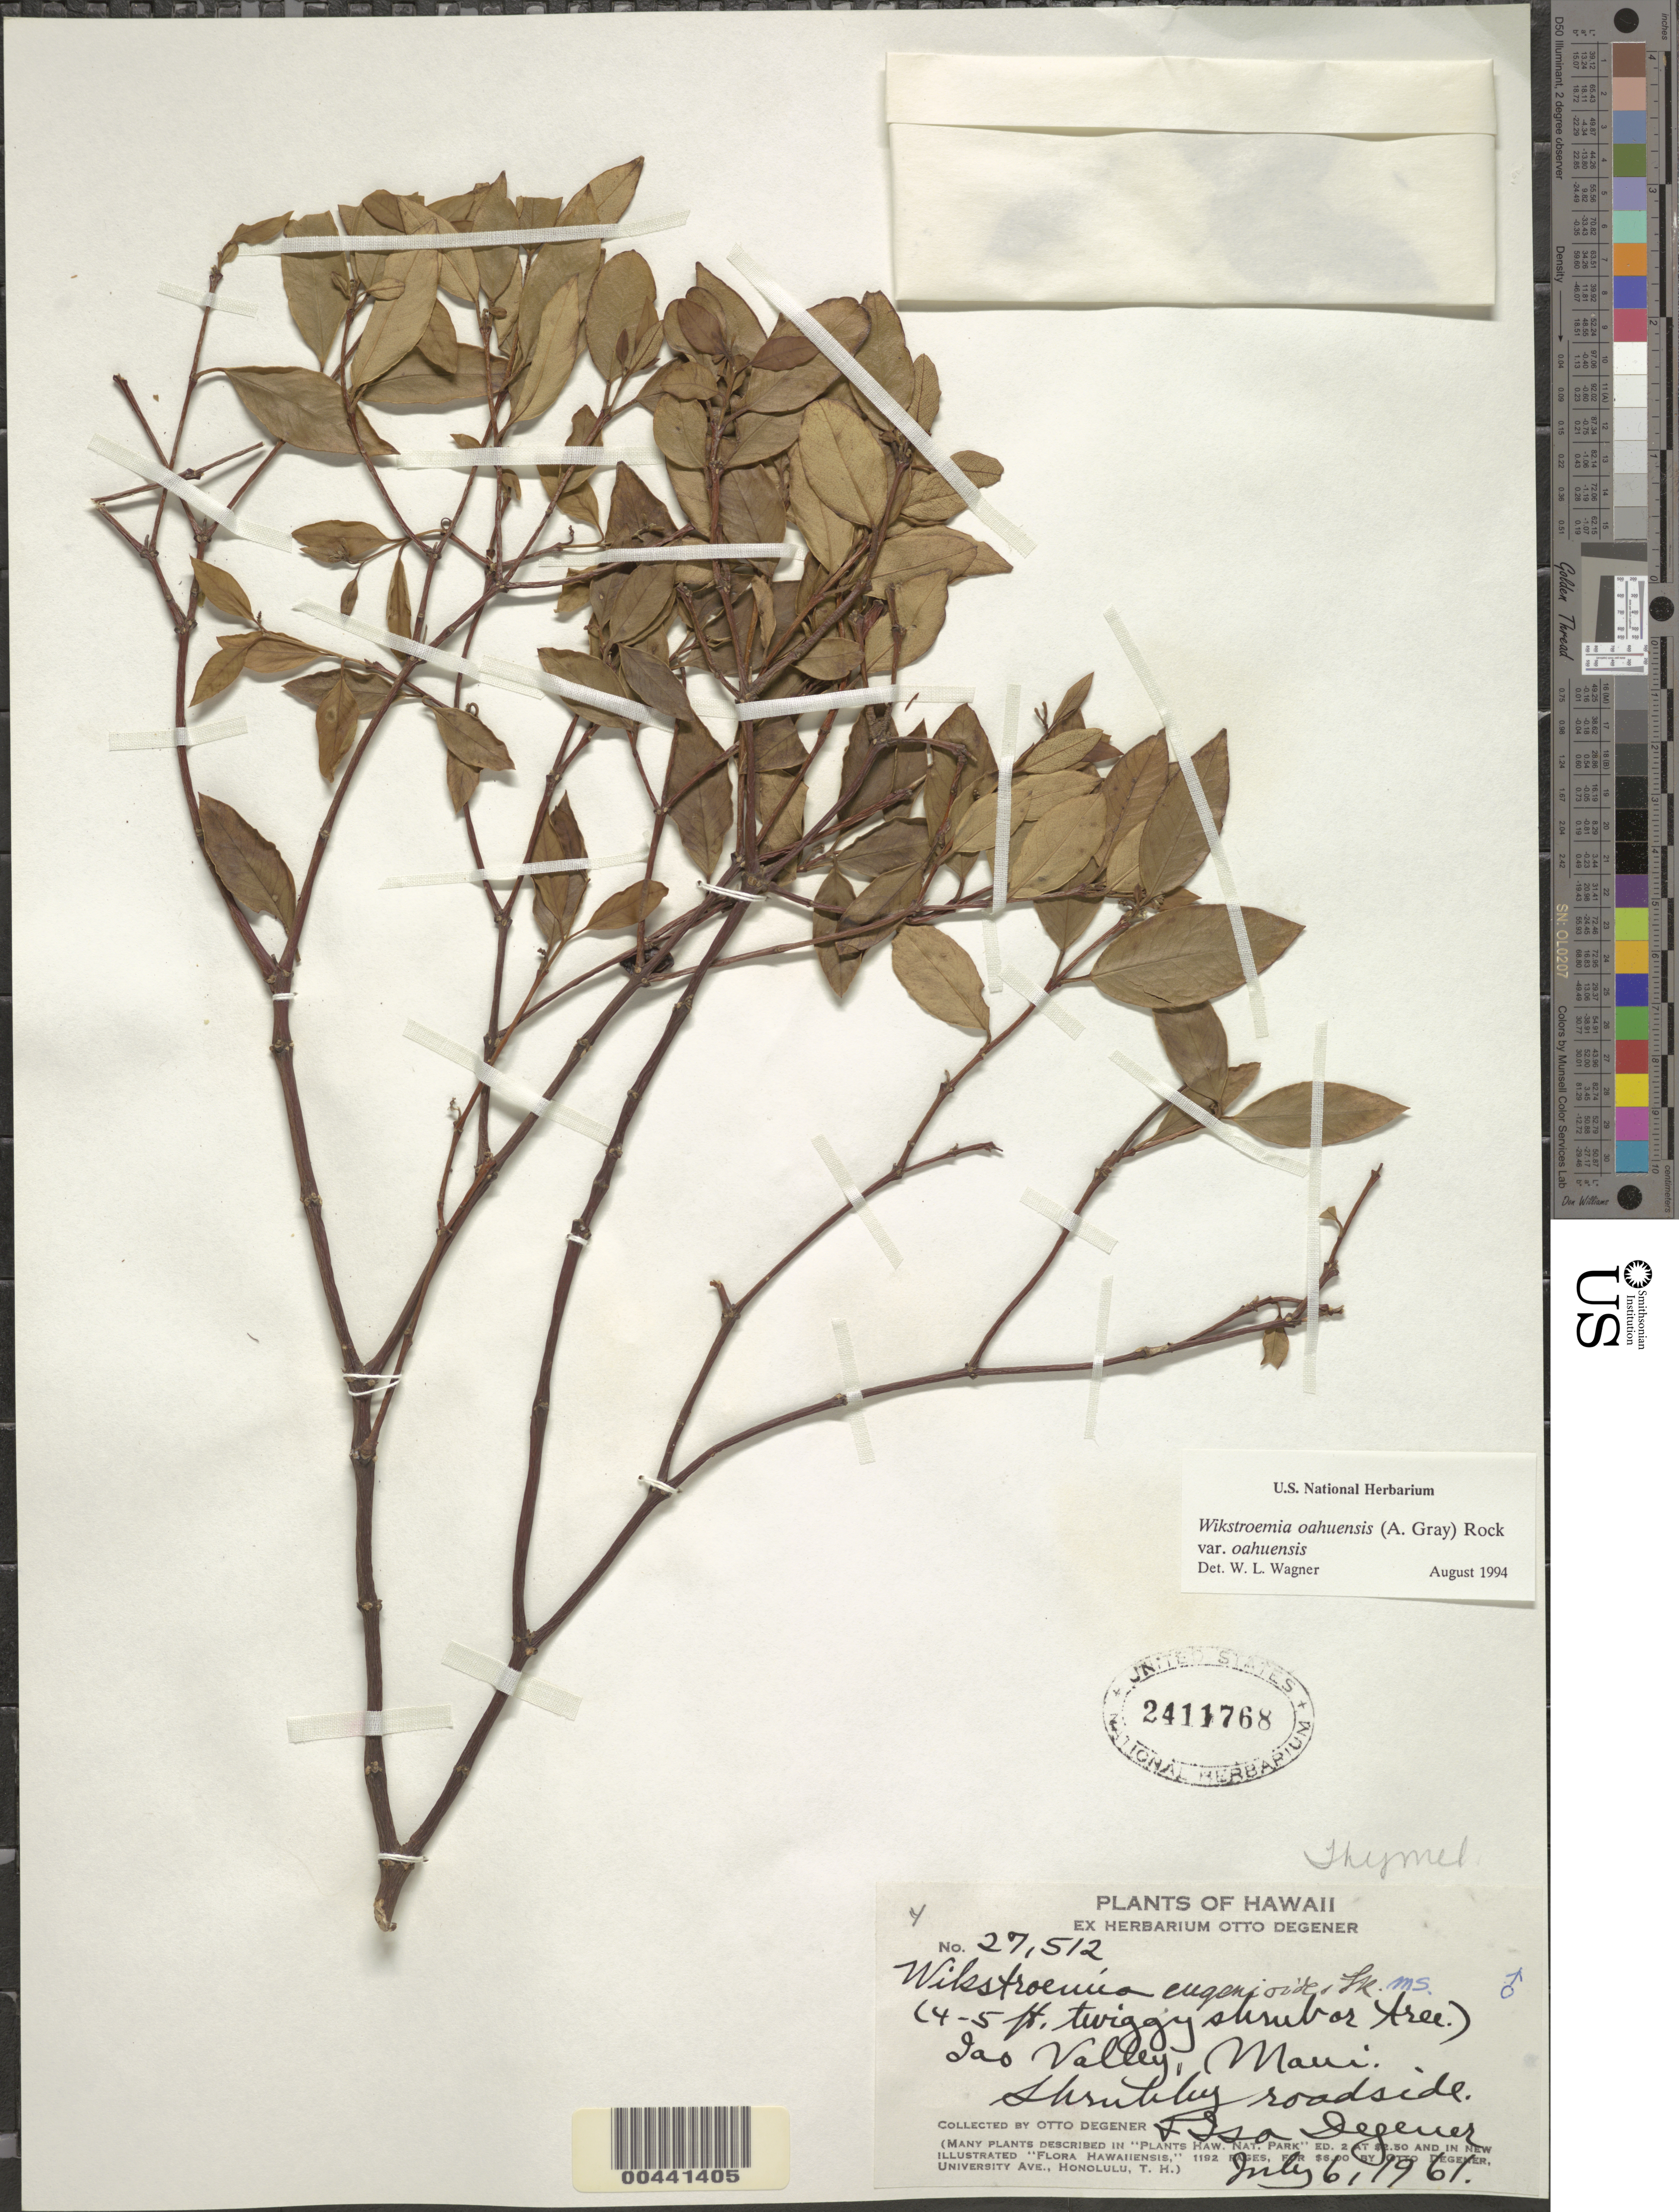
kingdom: Plantae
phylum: Tracheophyta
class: Magnoliopsida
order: Malvales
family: Thymelaeaceae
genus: Wikstroemia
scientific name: Wikstroemia oahuensis var. oahuensis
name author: (A. Gray) Rock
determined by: Wagner, W. L., (BOT), Smithsonian Institution - National Museum of Natural History (UNITED STATES)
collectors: O. Degener & I. Degener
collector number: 27512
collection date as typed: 6 Jul 1961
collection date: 1961-07-06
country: United States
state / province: Hawaii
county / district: Maui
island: Maui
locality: Iao Valley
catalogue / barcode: US 2411768